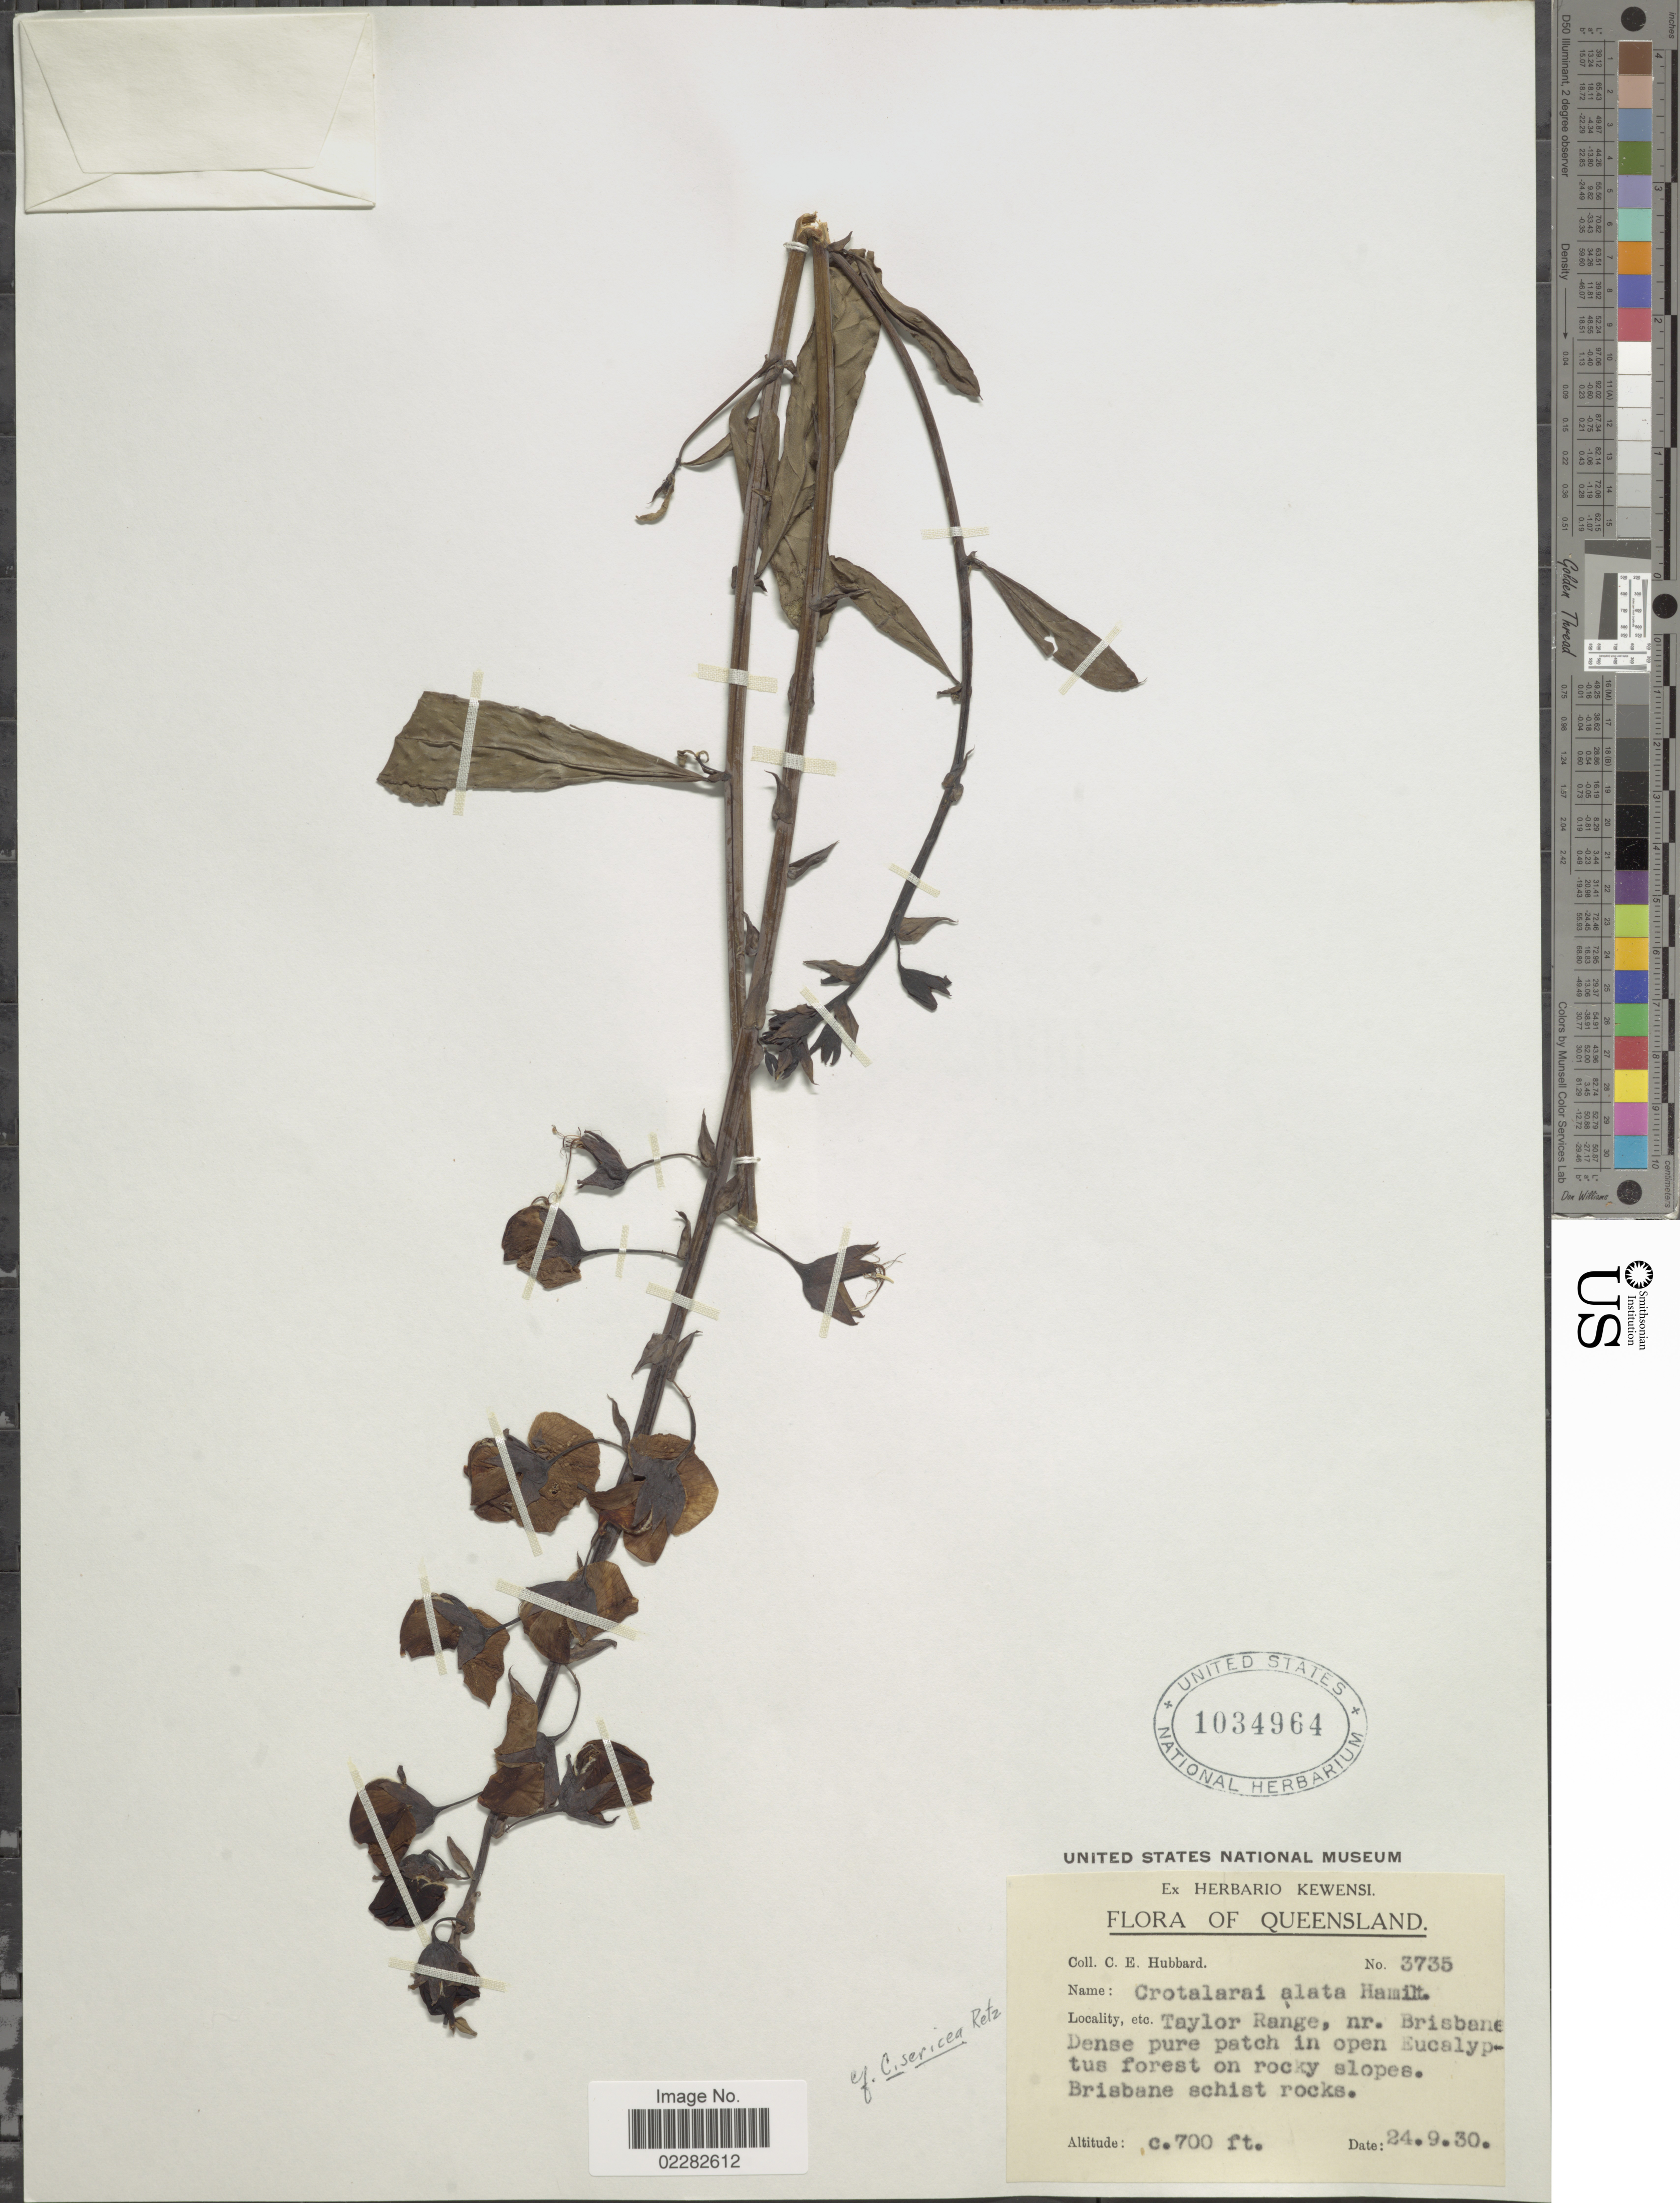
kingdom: Plantae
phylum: Tracheophyta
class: Magnoliopsida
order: Fabales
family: Fabaceae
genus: Crotalaria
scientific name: Crotalaria alata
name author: Buch.-Ham. ex D. Don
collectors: C. E. Hubbard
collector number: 3735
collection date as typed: Transcribed d/m/y: 24/9/30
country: Australia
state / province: Queensland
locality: Taylor Range, nr. Brisbane Dense pure patch in open forest on rocky slopes.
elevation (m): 213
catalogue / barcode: US 1034964